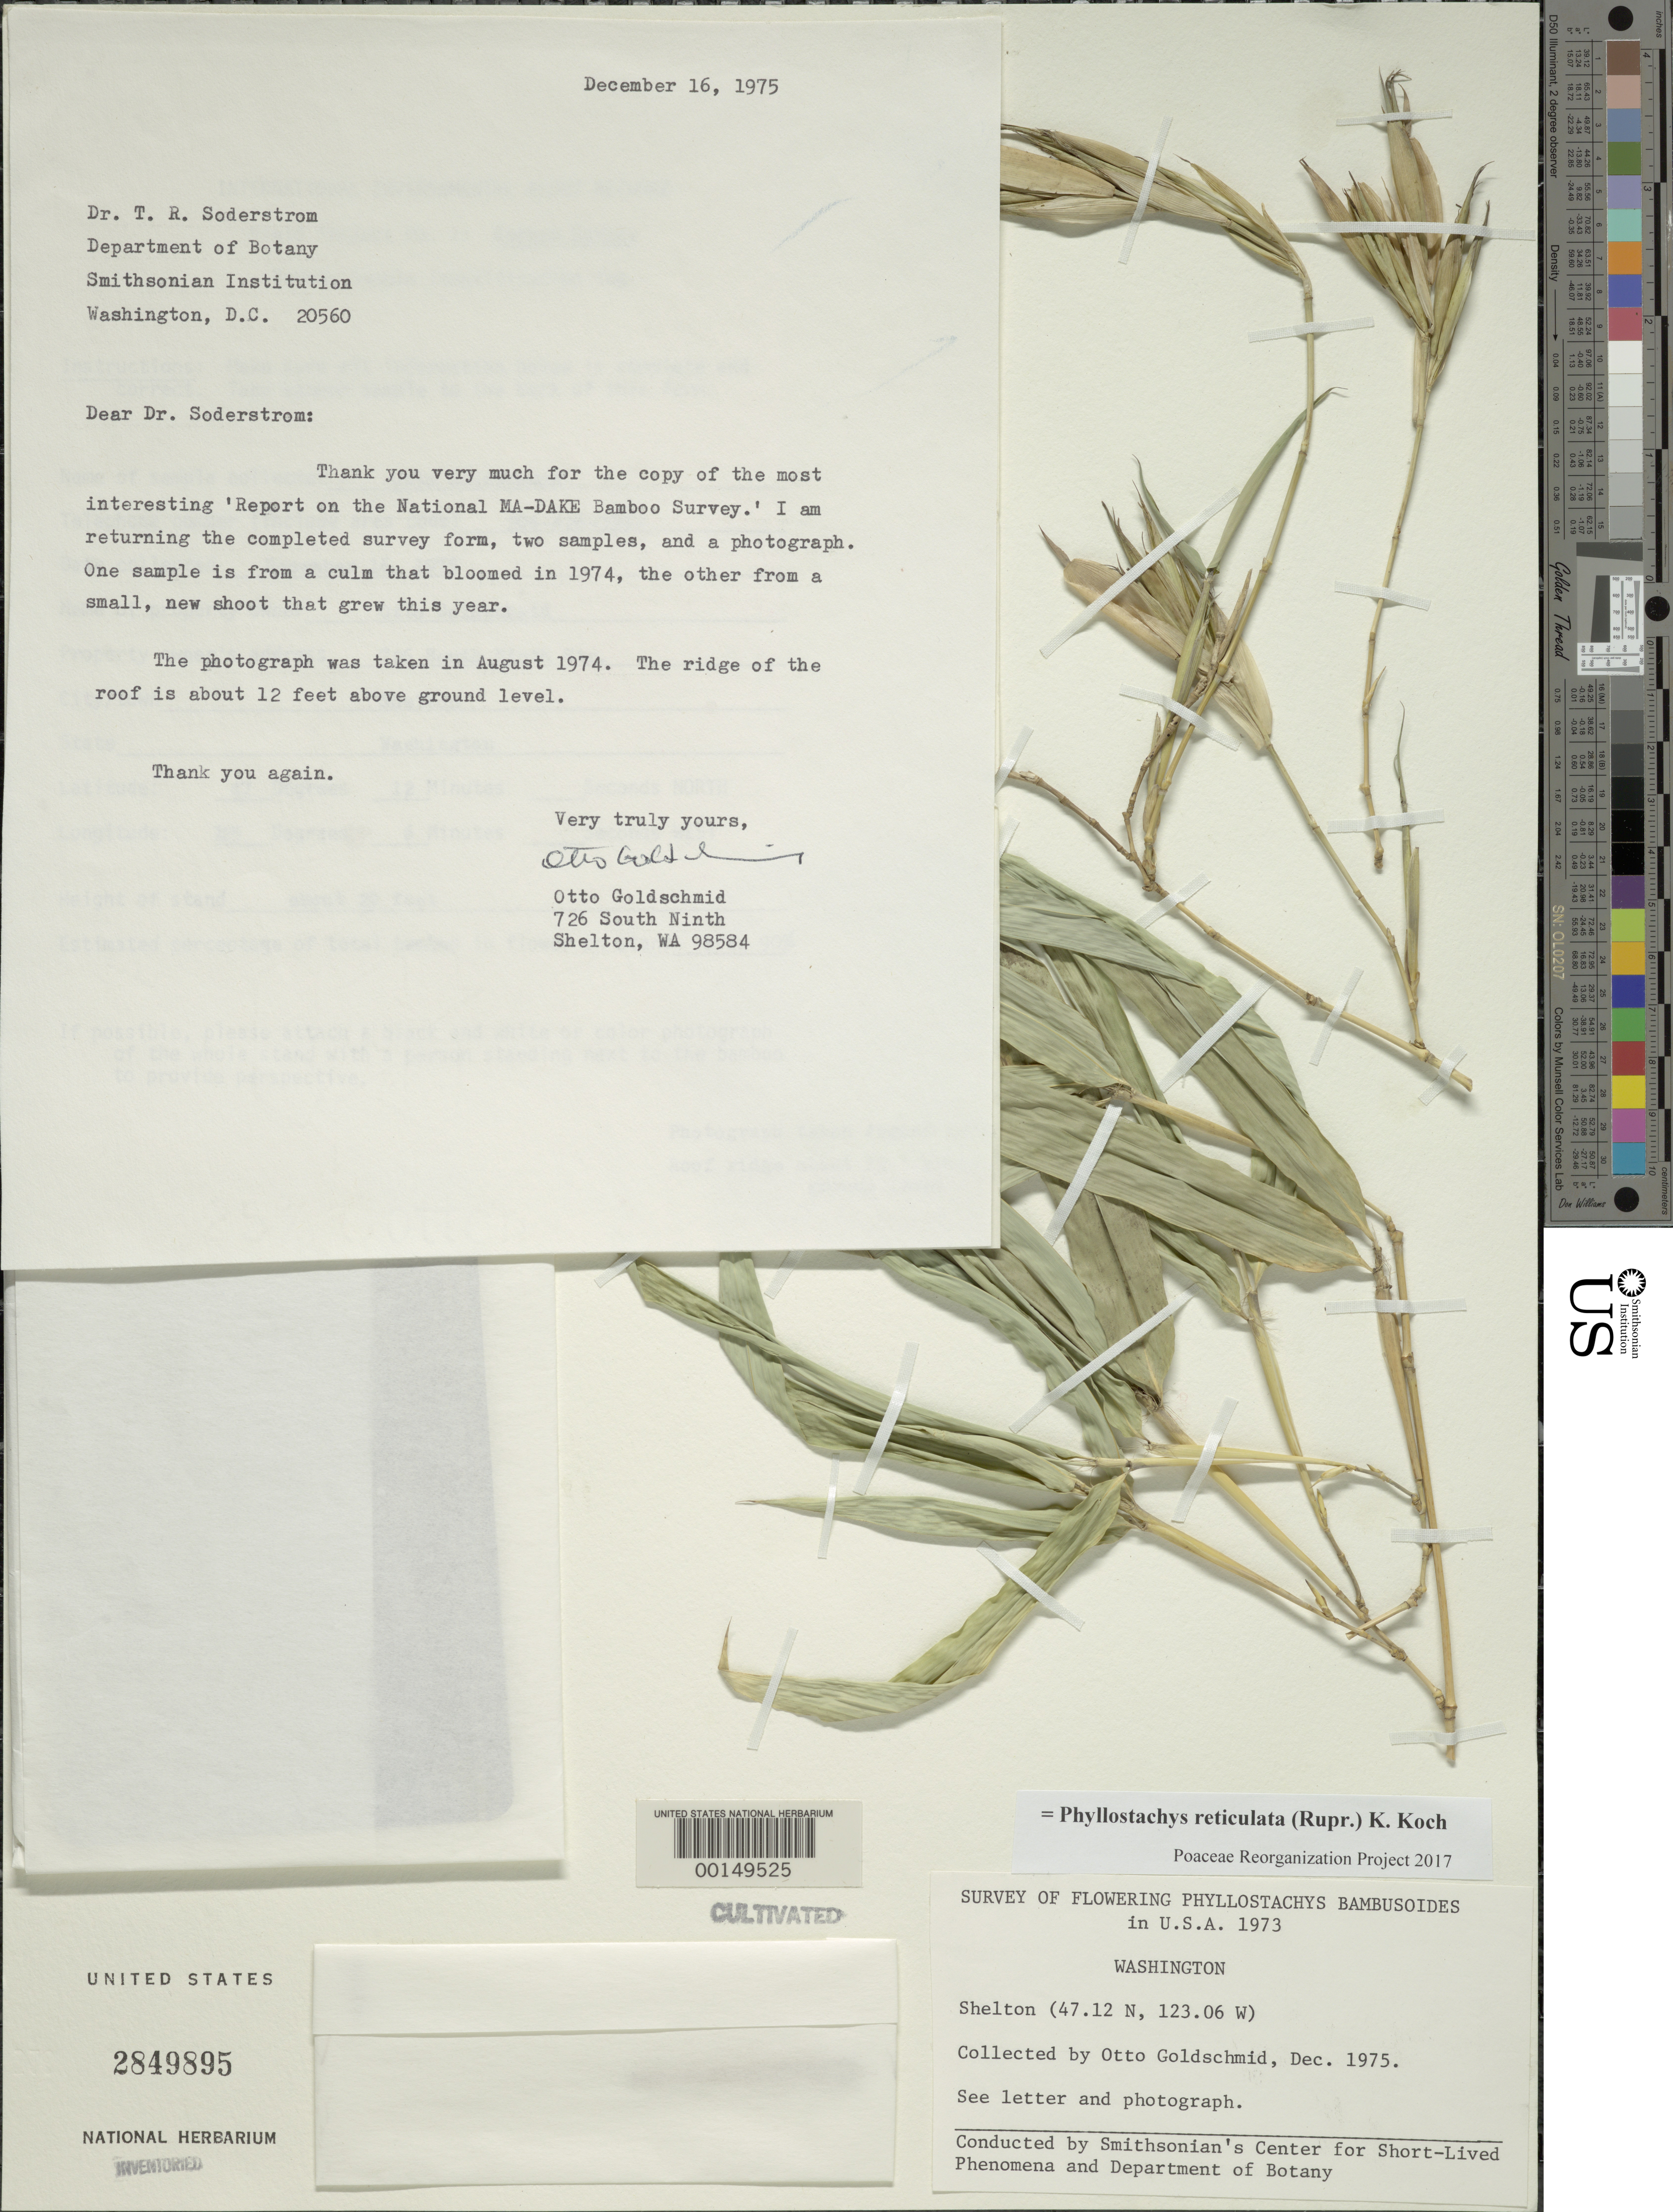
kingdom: Plantae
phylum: Tracheophyta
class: Liliopsida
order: Poales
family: Poaceae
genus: Phyllostachys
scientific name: Phyllostachys reticulata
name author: (Rupr.) K. Koch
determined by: Poaceae Reorganization Project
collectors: O. Goldschmidt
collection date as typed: Dec 1975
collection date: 1975-12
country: United States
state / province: Washington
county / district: Mason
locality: Shelton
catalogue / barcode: US 2849895